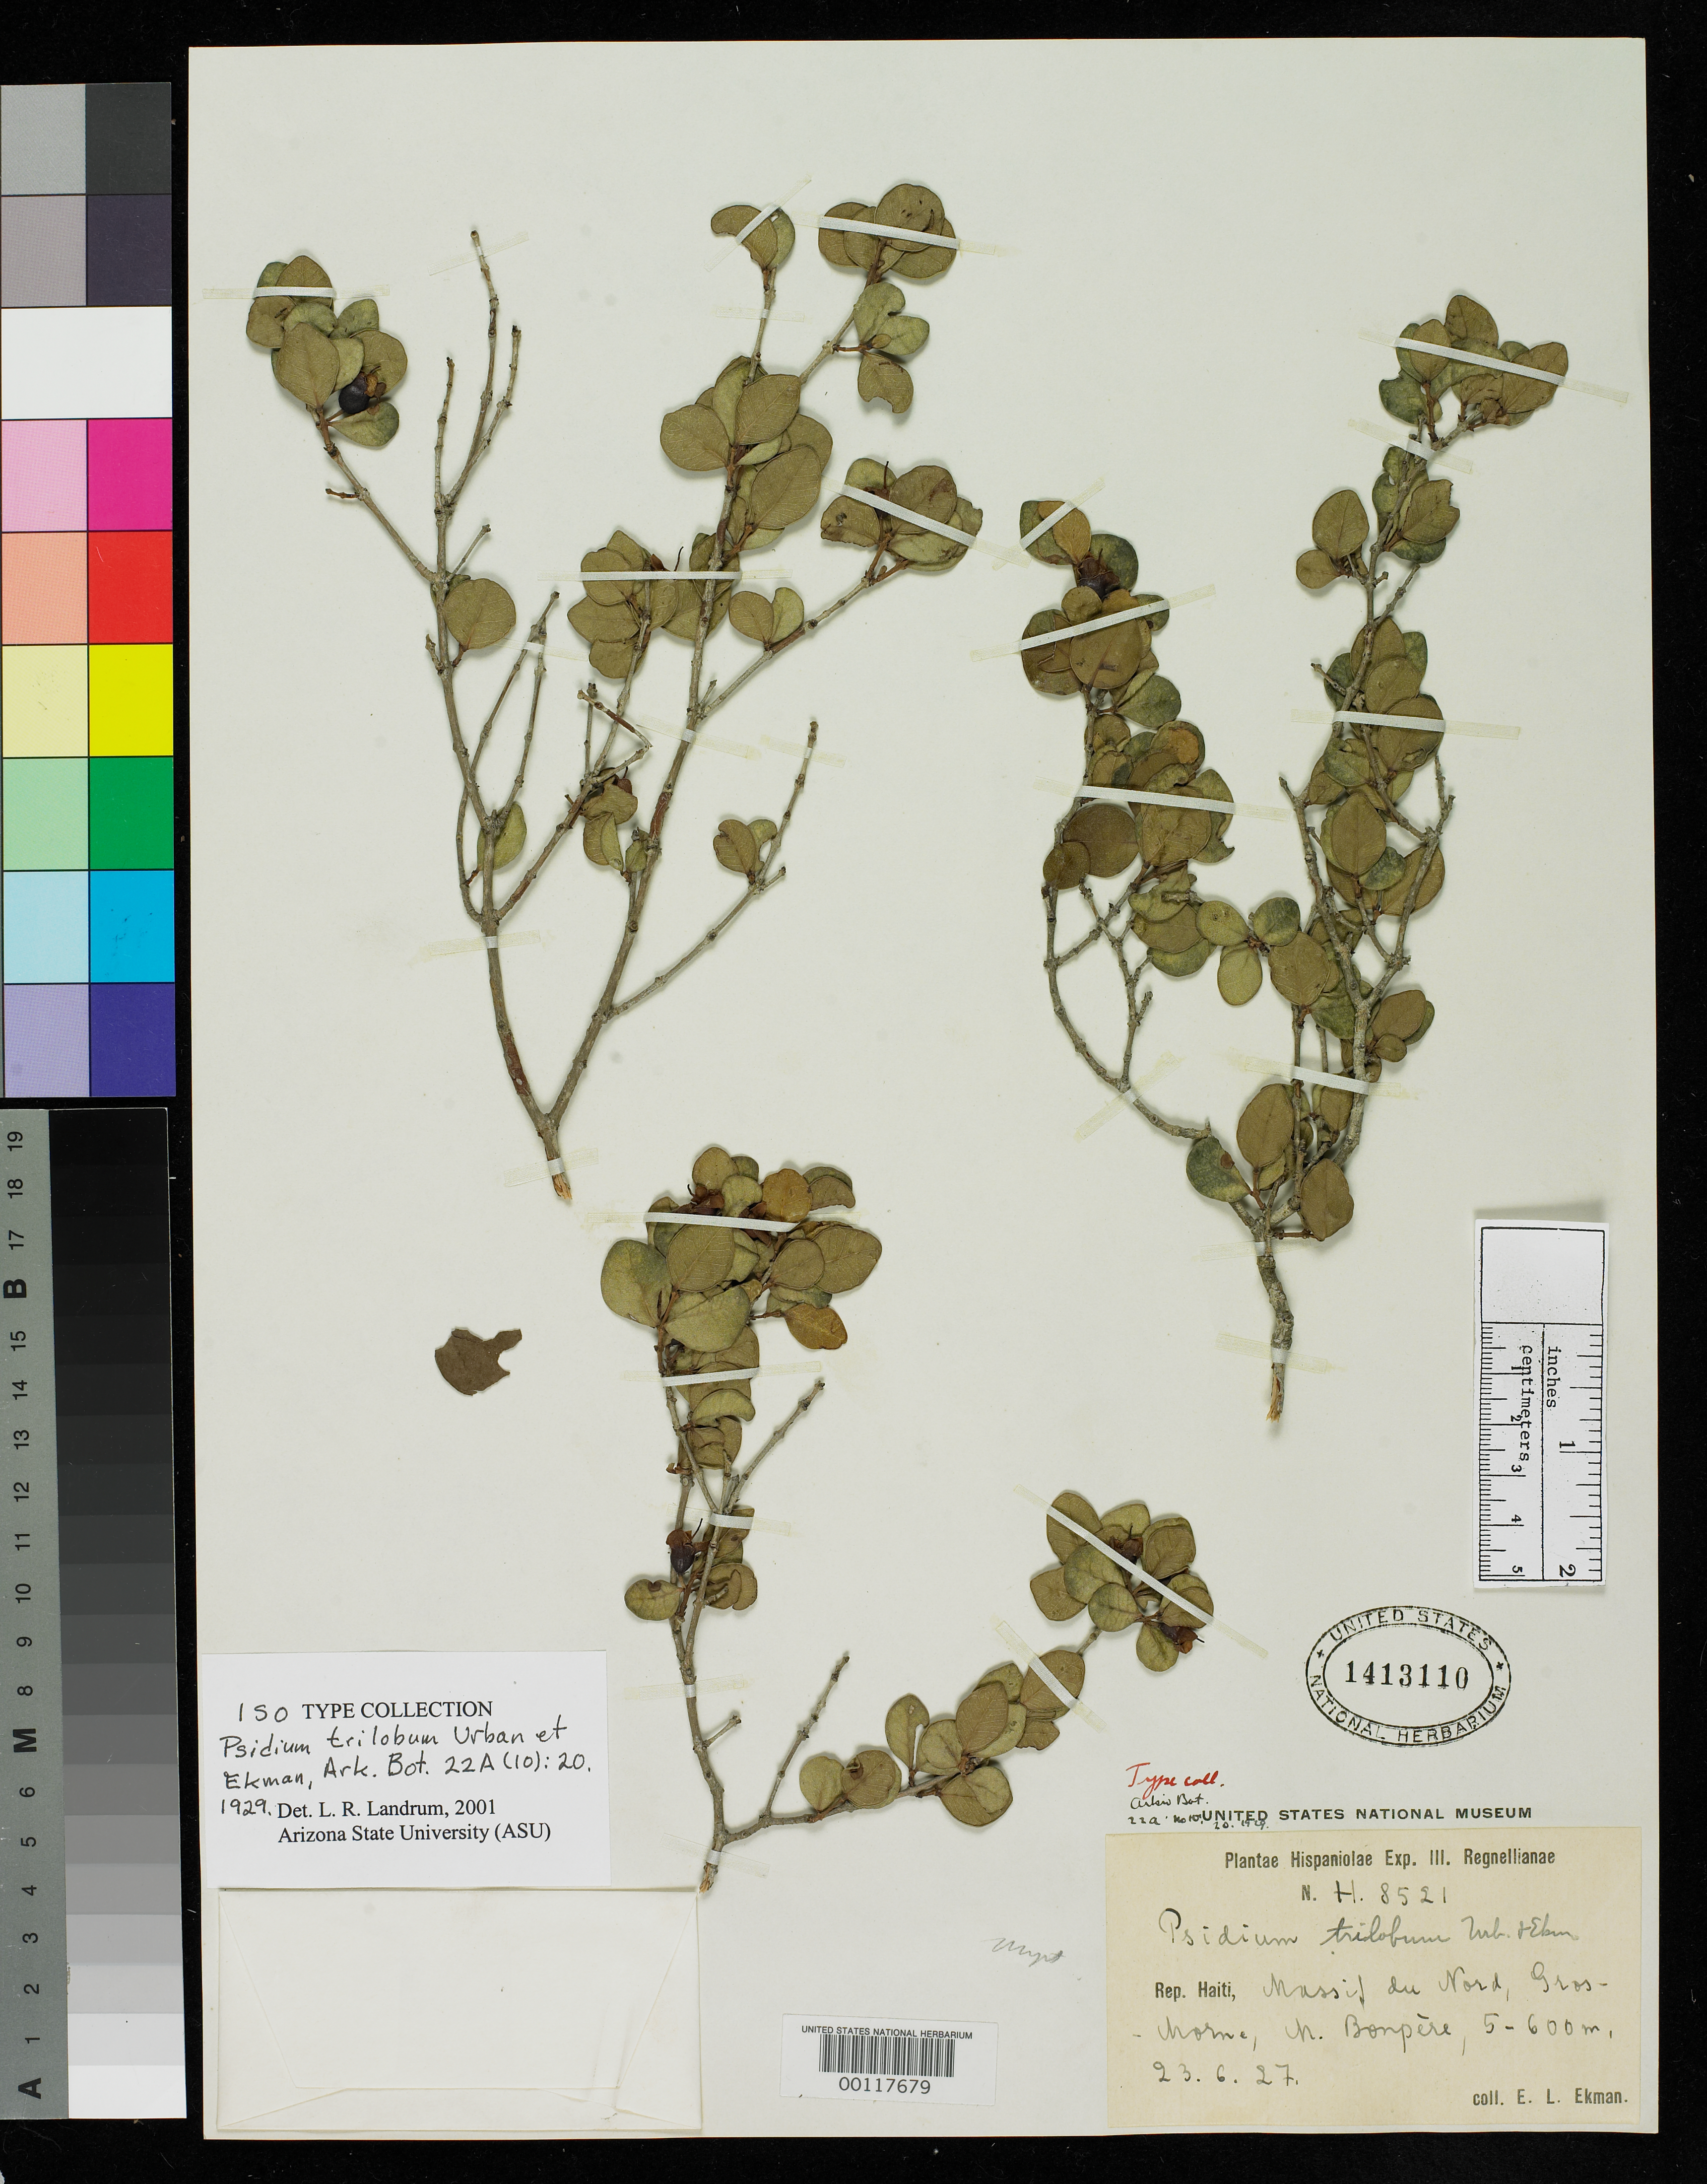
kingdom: Plantae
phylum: Tracheophyta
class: Magnoliopsida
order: Myrtales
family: Myrtaceae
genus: Psidium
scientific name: Psidium trilobum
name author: Urb. & Ekman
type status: Isotype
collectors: E. L. Ekman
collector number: H 8521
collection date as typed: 23 Jun 1927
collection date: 1927-06-23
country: Haiti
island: Hispaniola Island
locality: Massif du Nord, Gros-Morne, M. Bonpère.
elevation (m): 500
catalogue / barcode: US 1413110